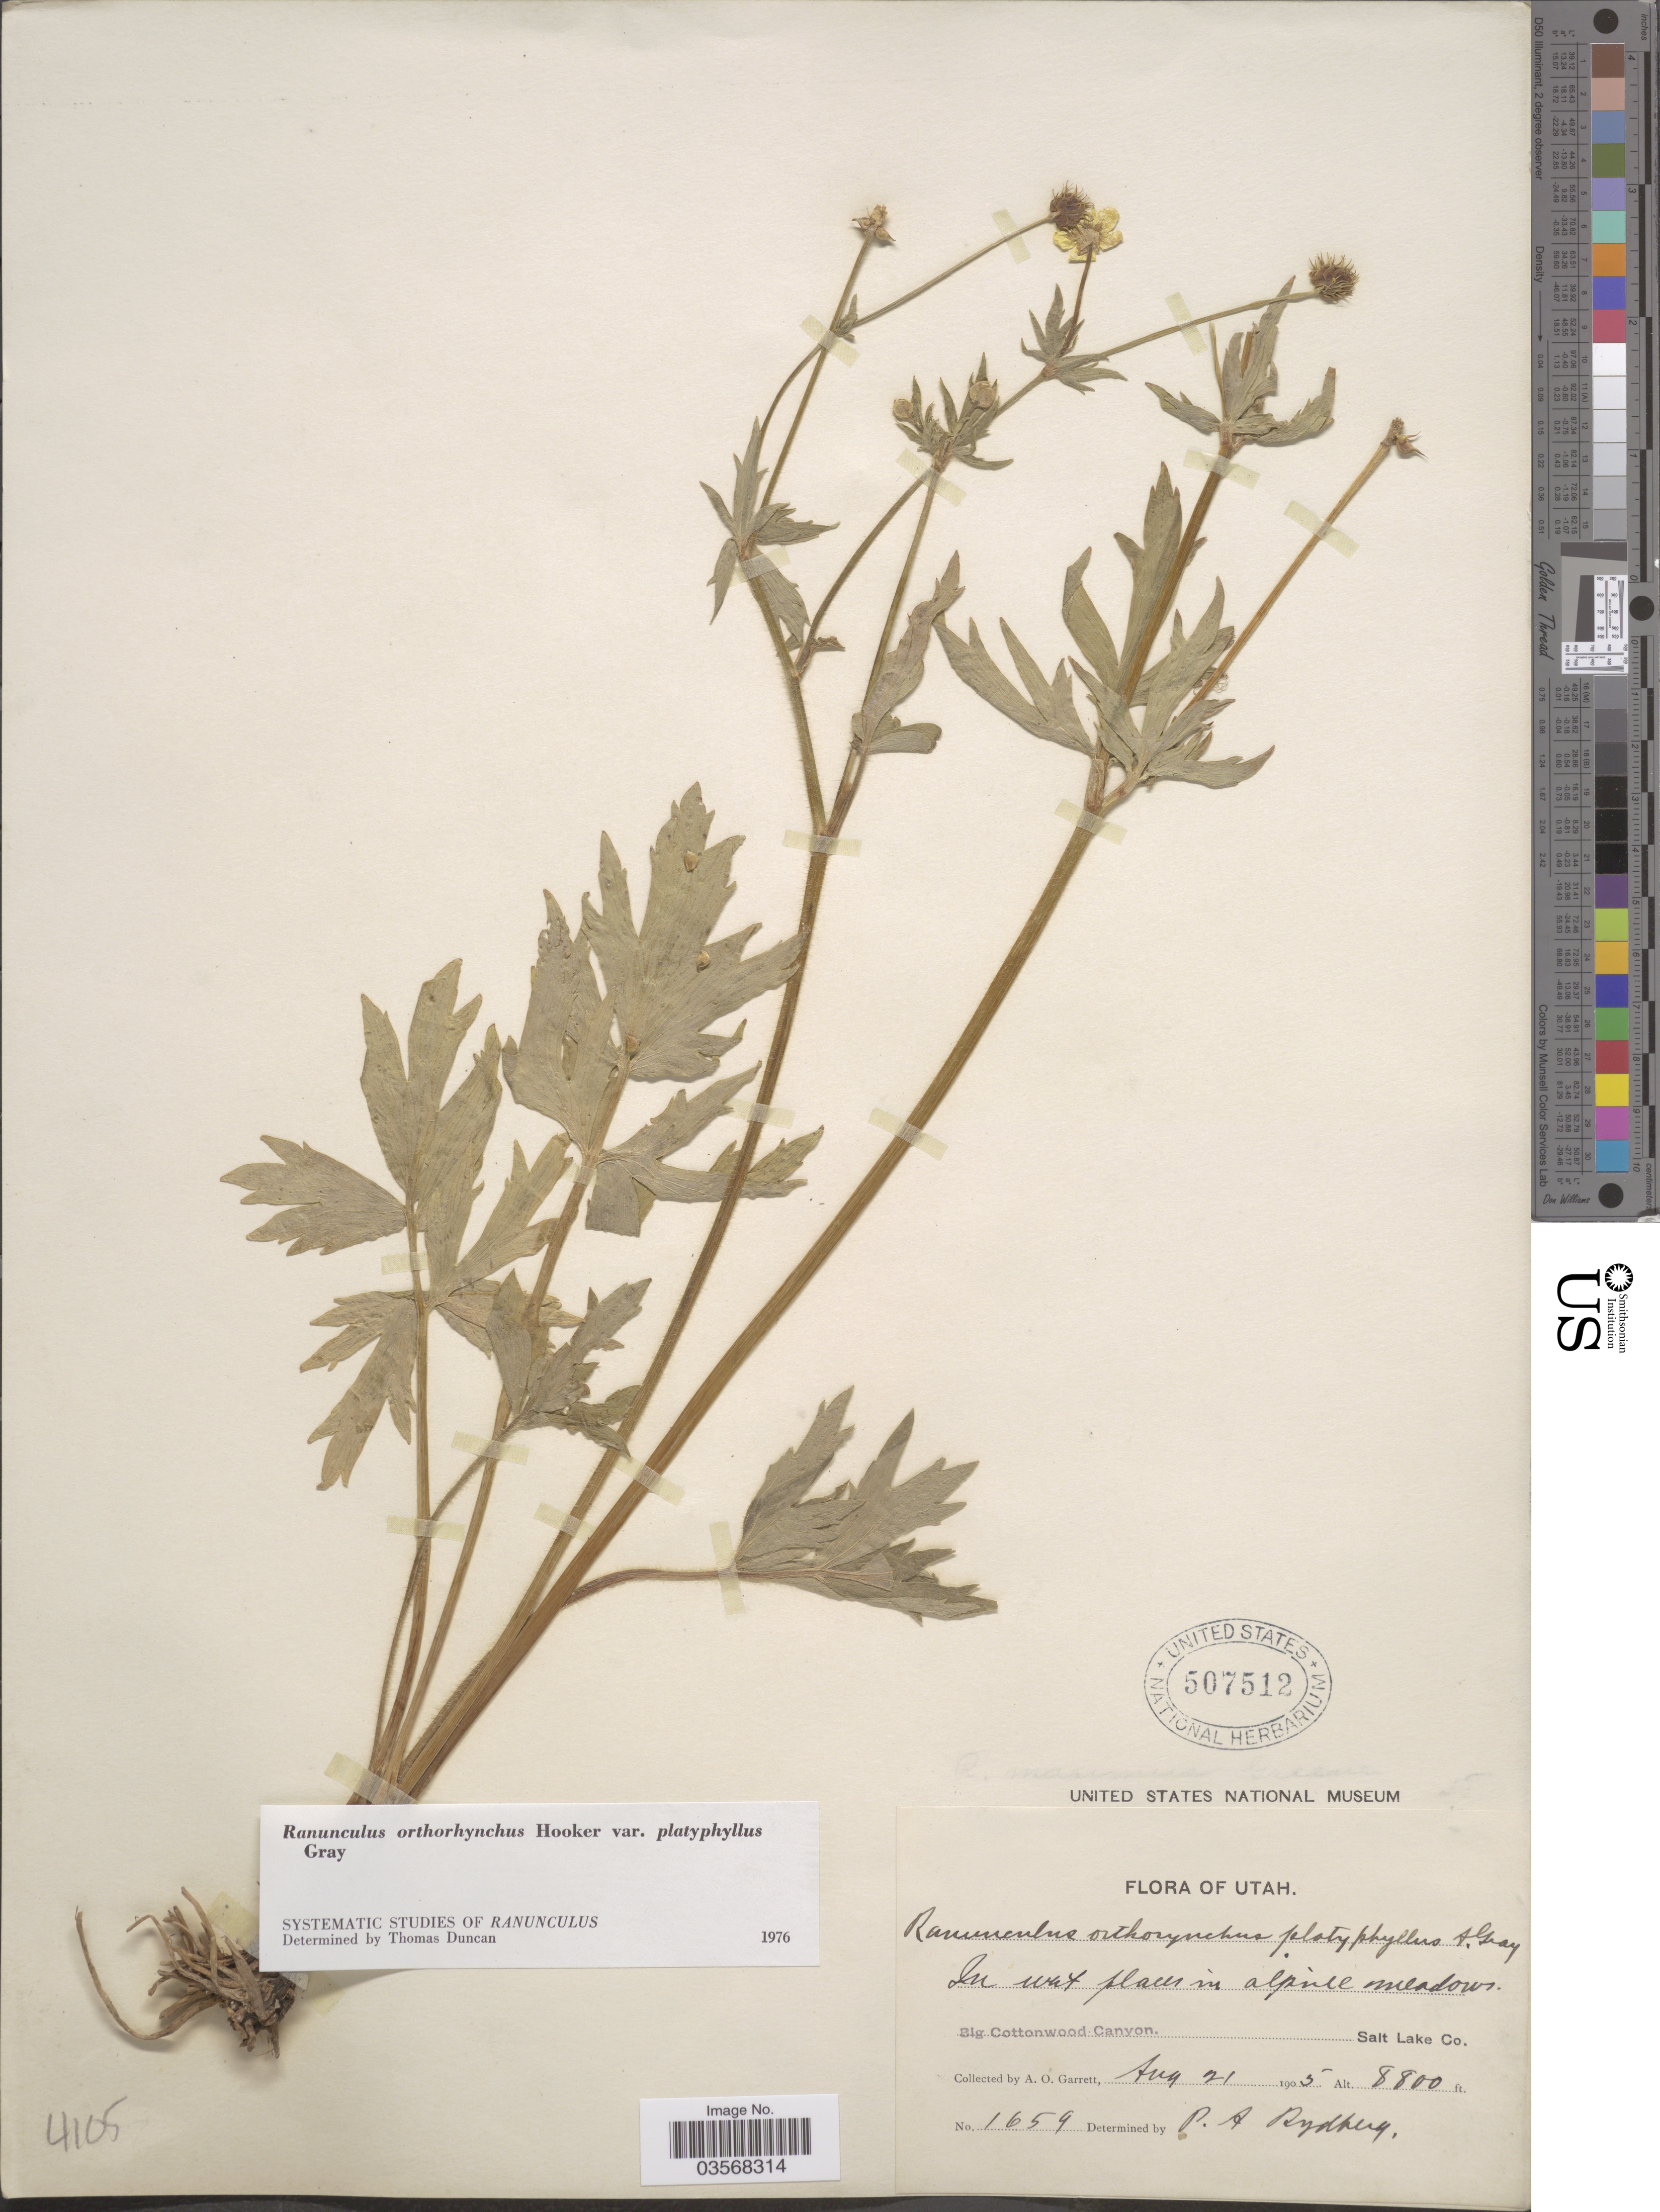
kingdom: Plantae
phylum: Tracheophyta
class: Magnoliopsida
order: Ranunculales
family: Ranunculaceae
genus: Ranunculus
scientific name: Ranunculus orthorhynchus var. platyphyllus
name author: A. Gray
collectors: A. O. Garrett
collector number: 1659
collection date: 1905-08-21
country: United States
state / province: Utah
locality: Big Cottonwood Canyon. Salt Lake Co.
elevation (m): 2682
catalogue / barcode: US 507512